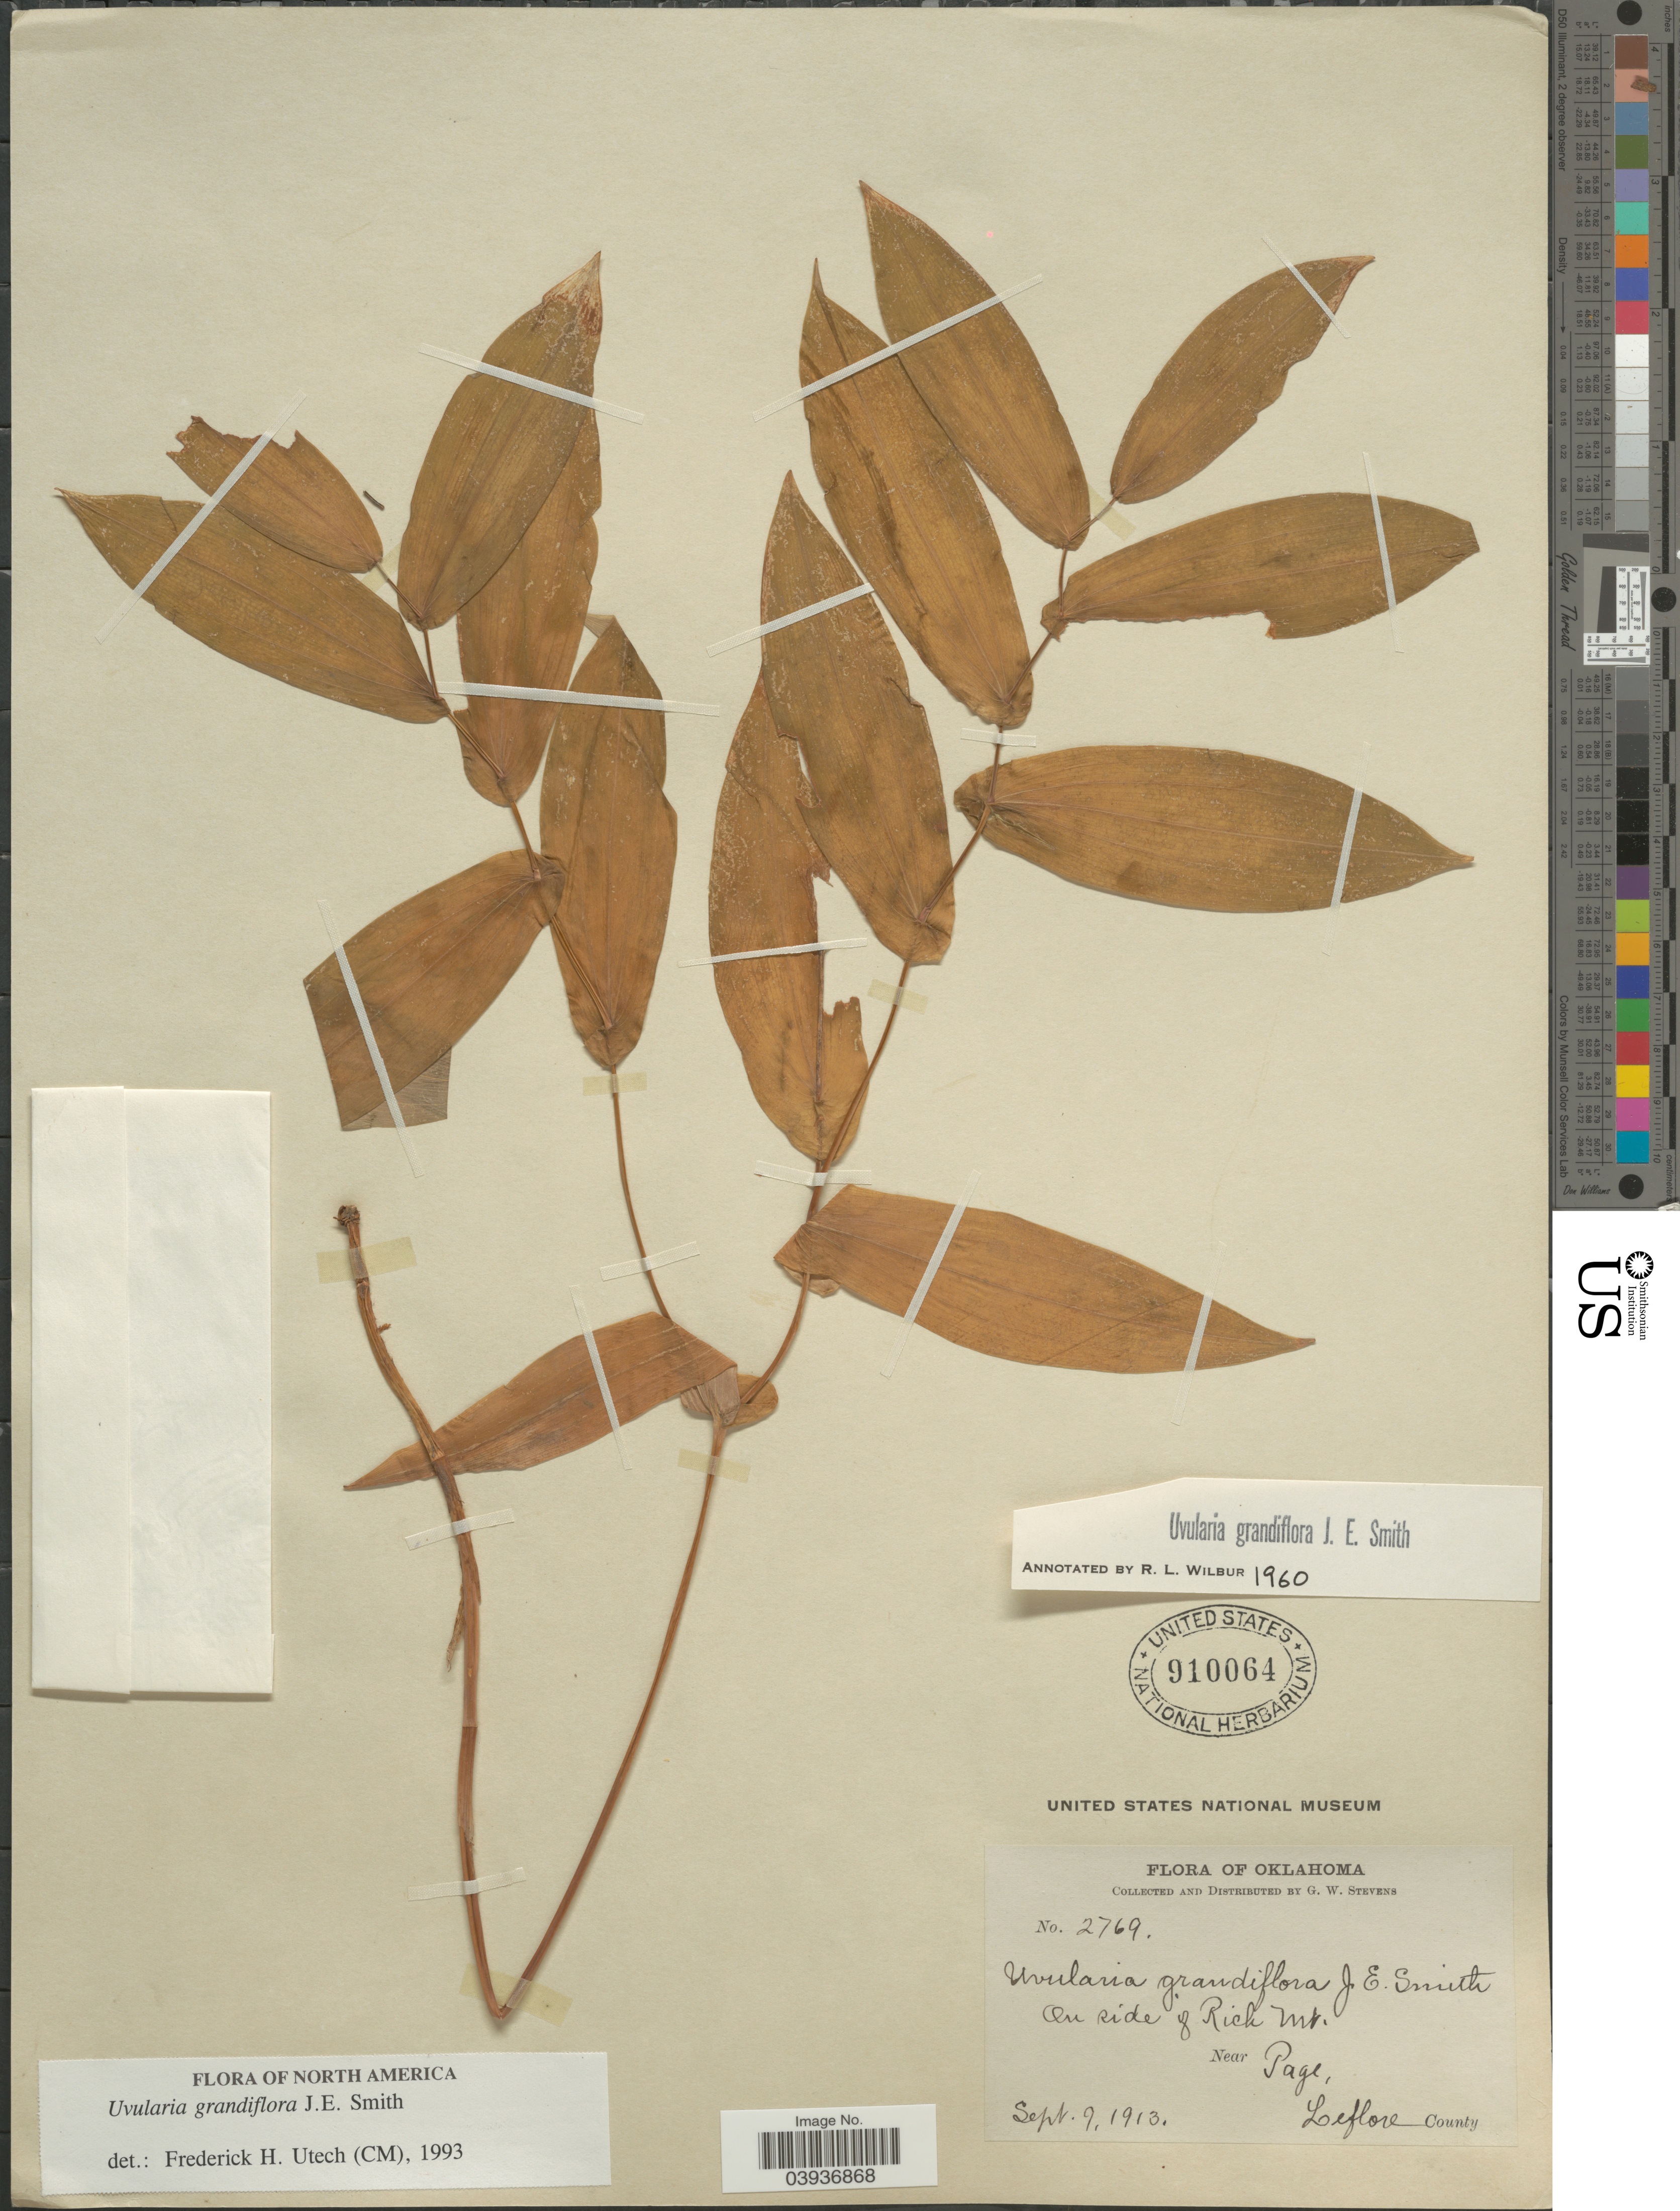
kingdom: Plantae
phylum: Tracheophyta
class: Liliopsida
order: Liliales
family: Colchicaceae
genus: Uvularia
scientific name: Uvularia grandiflora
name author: Sm.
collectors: G. W. Stevens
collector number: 2769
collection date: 1913-09-09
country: United States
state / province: Oklahoma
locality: On side of Rick Mt. Near Page, Leflore County.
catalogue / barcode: US 910064